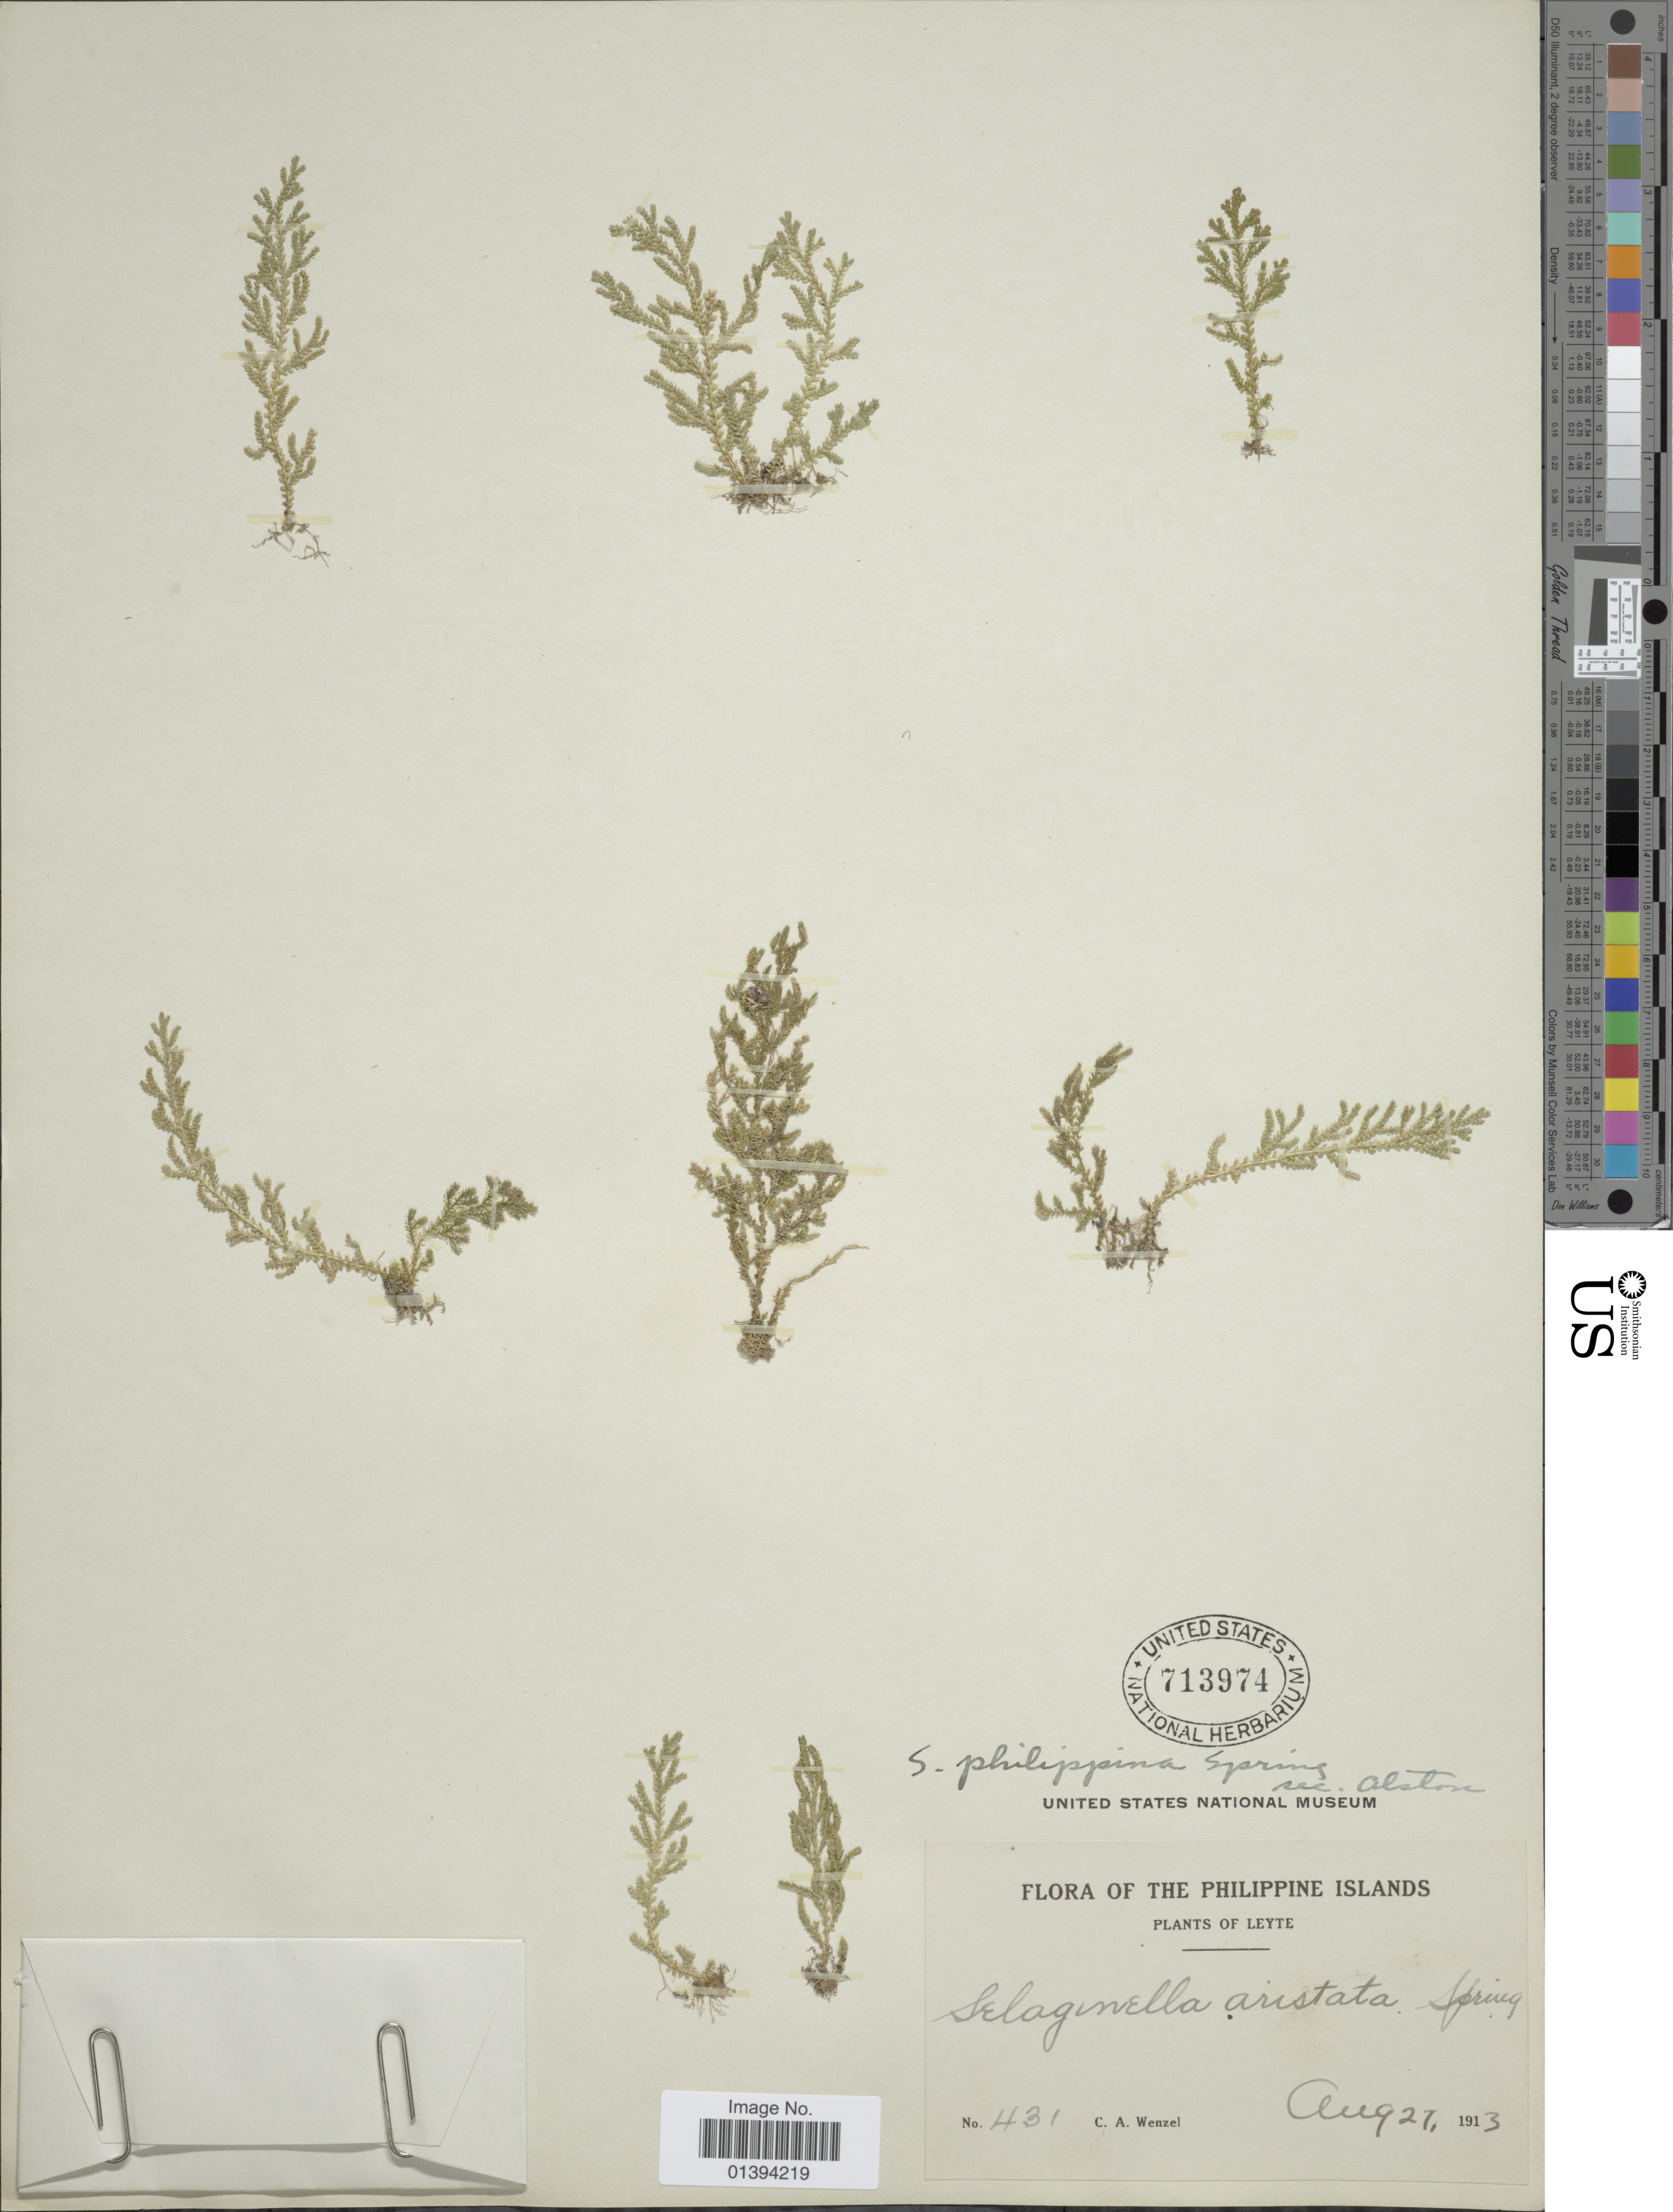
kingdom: Plantae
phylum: Tracheophyta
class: Lycopodiopsida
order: Selaginellales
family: Selaginellaceae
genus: Selaginella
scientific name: Selaginella philippina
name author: Spring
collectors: C. Wenzel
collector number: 431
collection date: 1913-08-27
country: Philippines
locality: Leyte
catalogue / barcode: US 713974